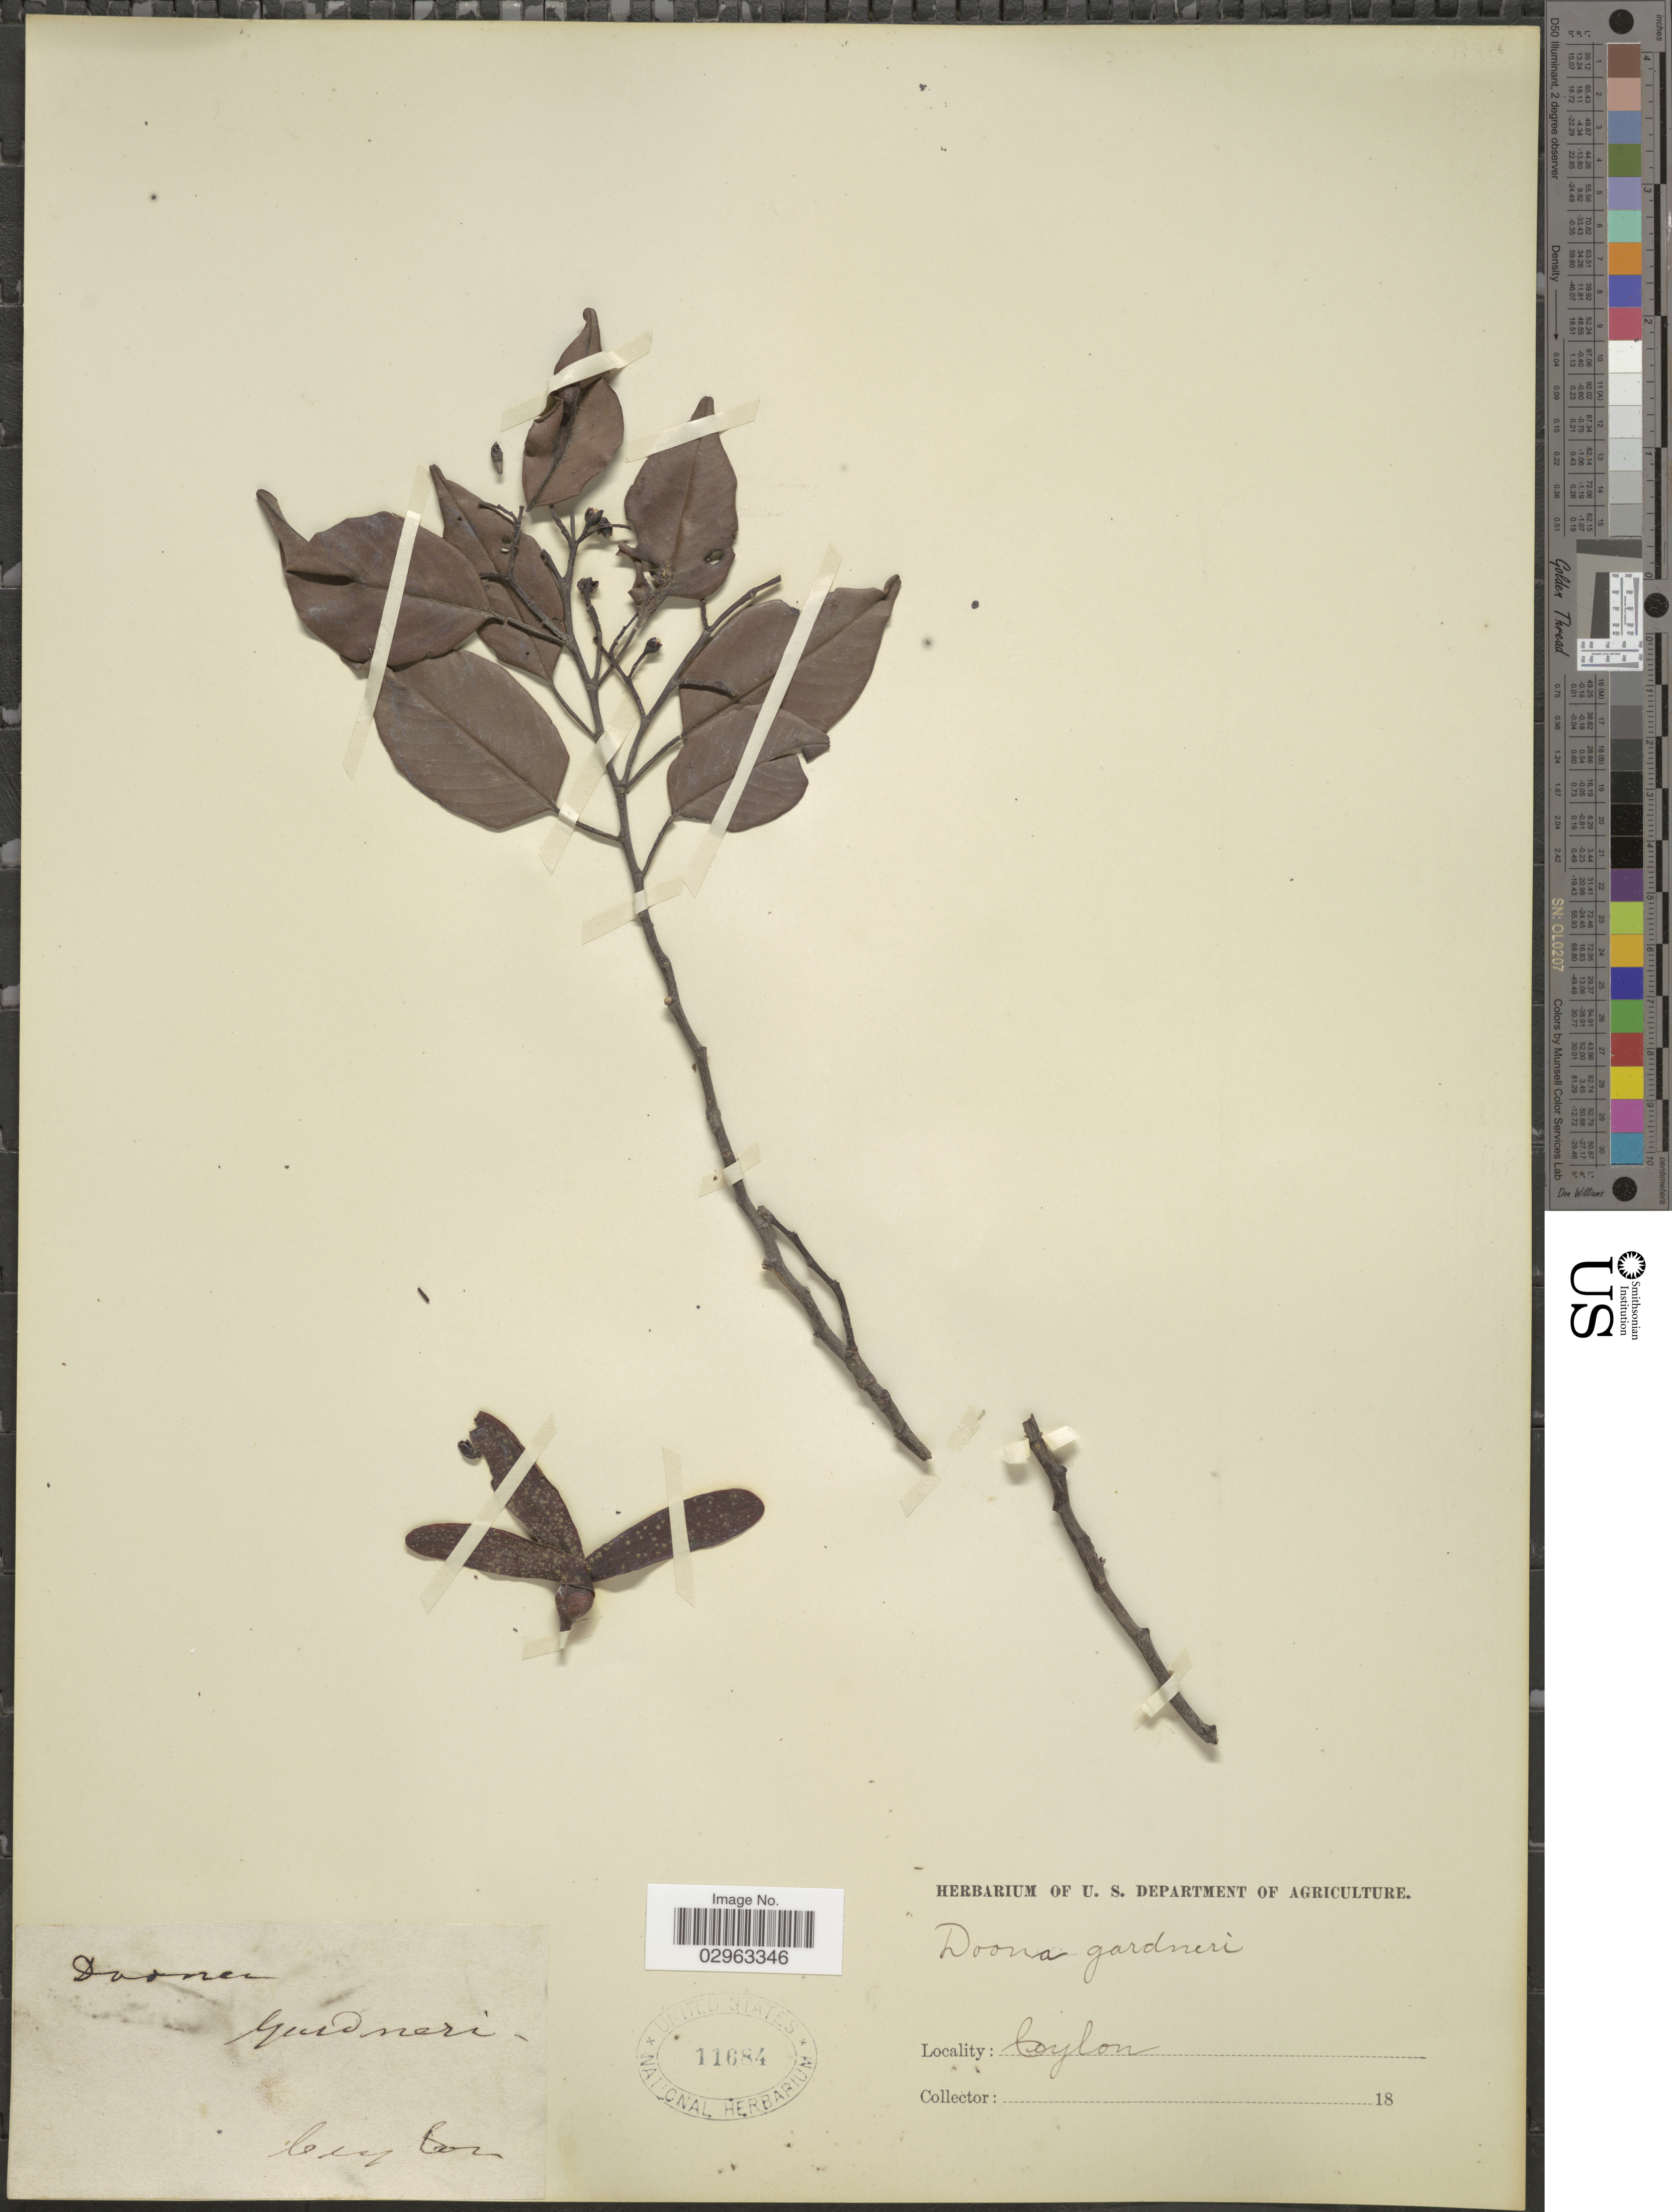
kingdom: Plantae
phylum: Tracheophyta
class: Magnoliopsida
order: Malvales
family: Dipterocarpaceae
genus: Doona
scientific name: Doona gardneri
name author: Thwaites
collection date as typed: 18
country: Sri Lanka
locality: Ceylon.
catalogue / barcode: US 11684